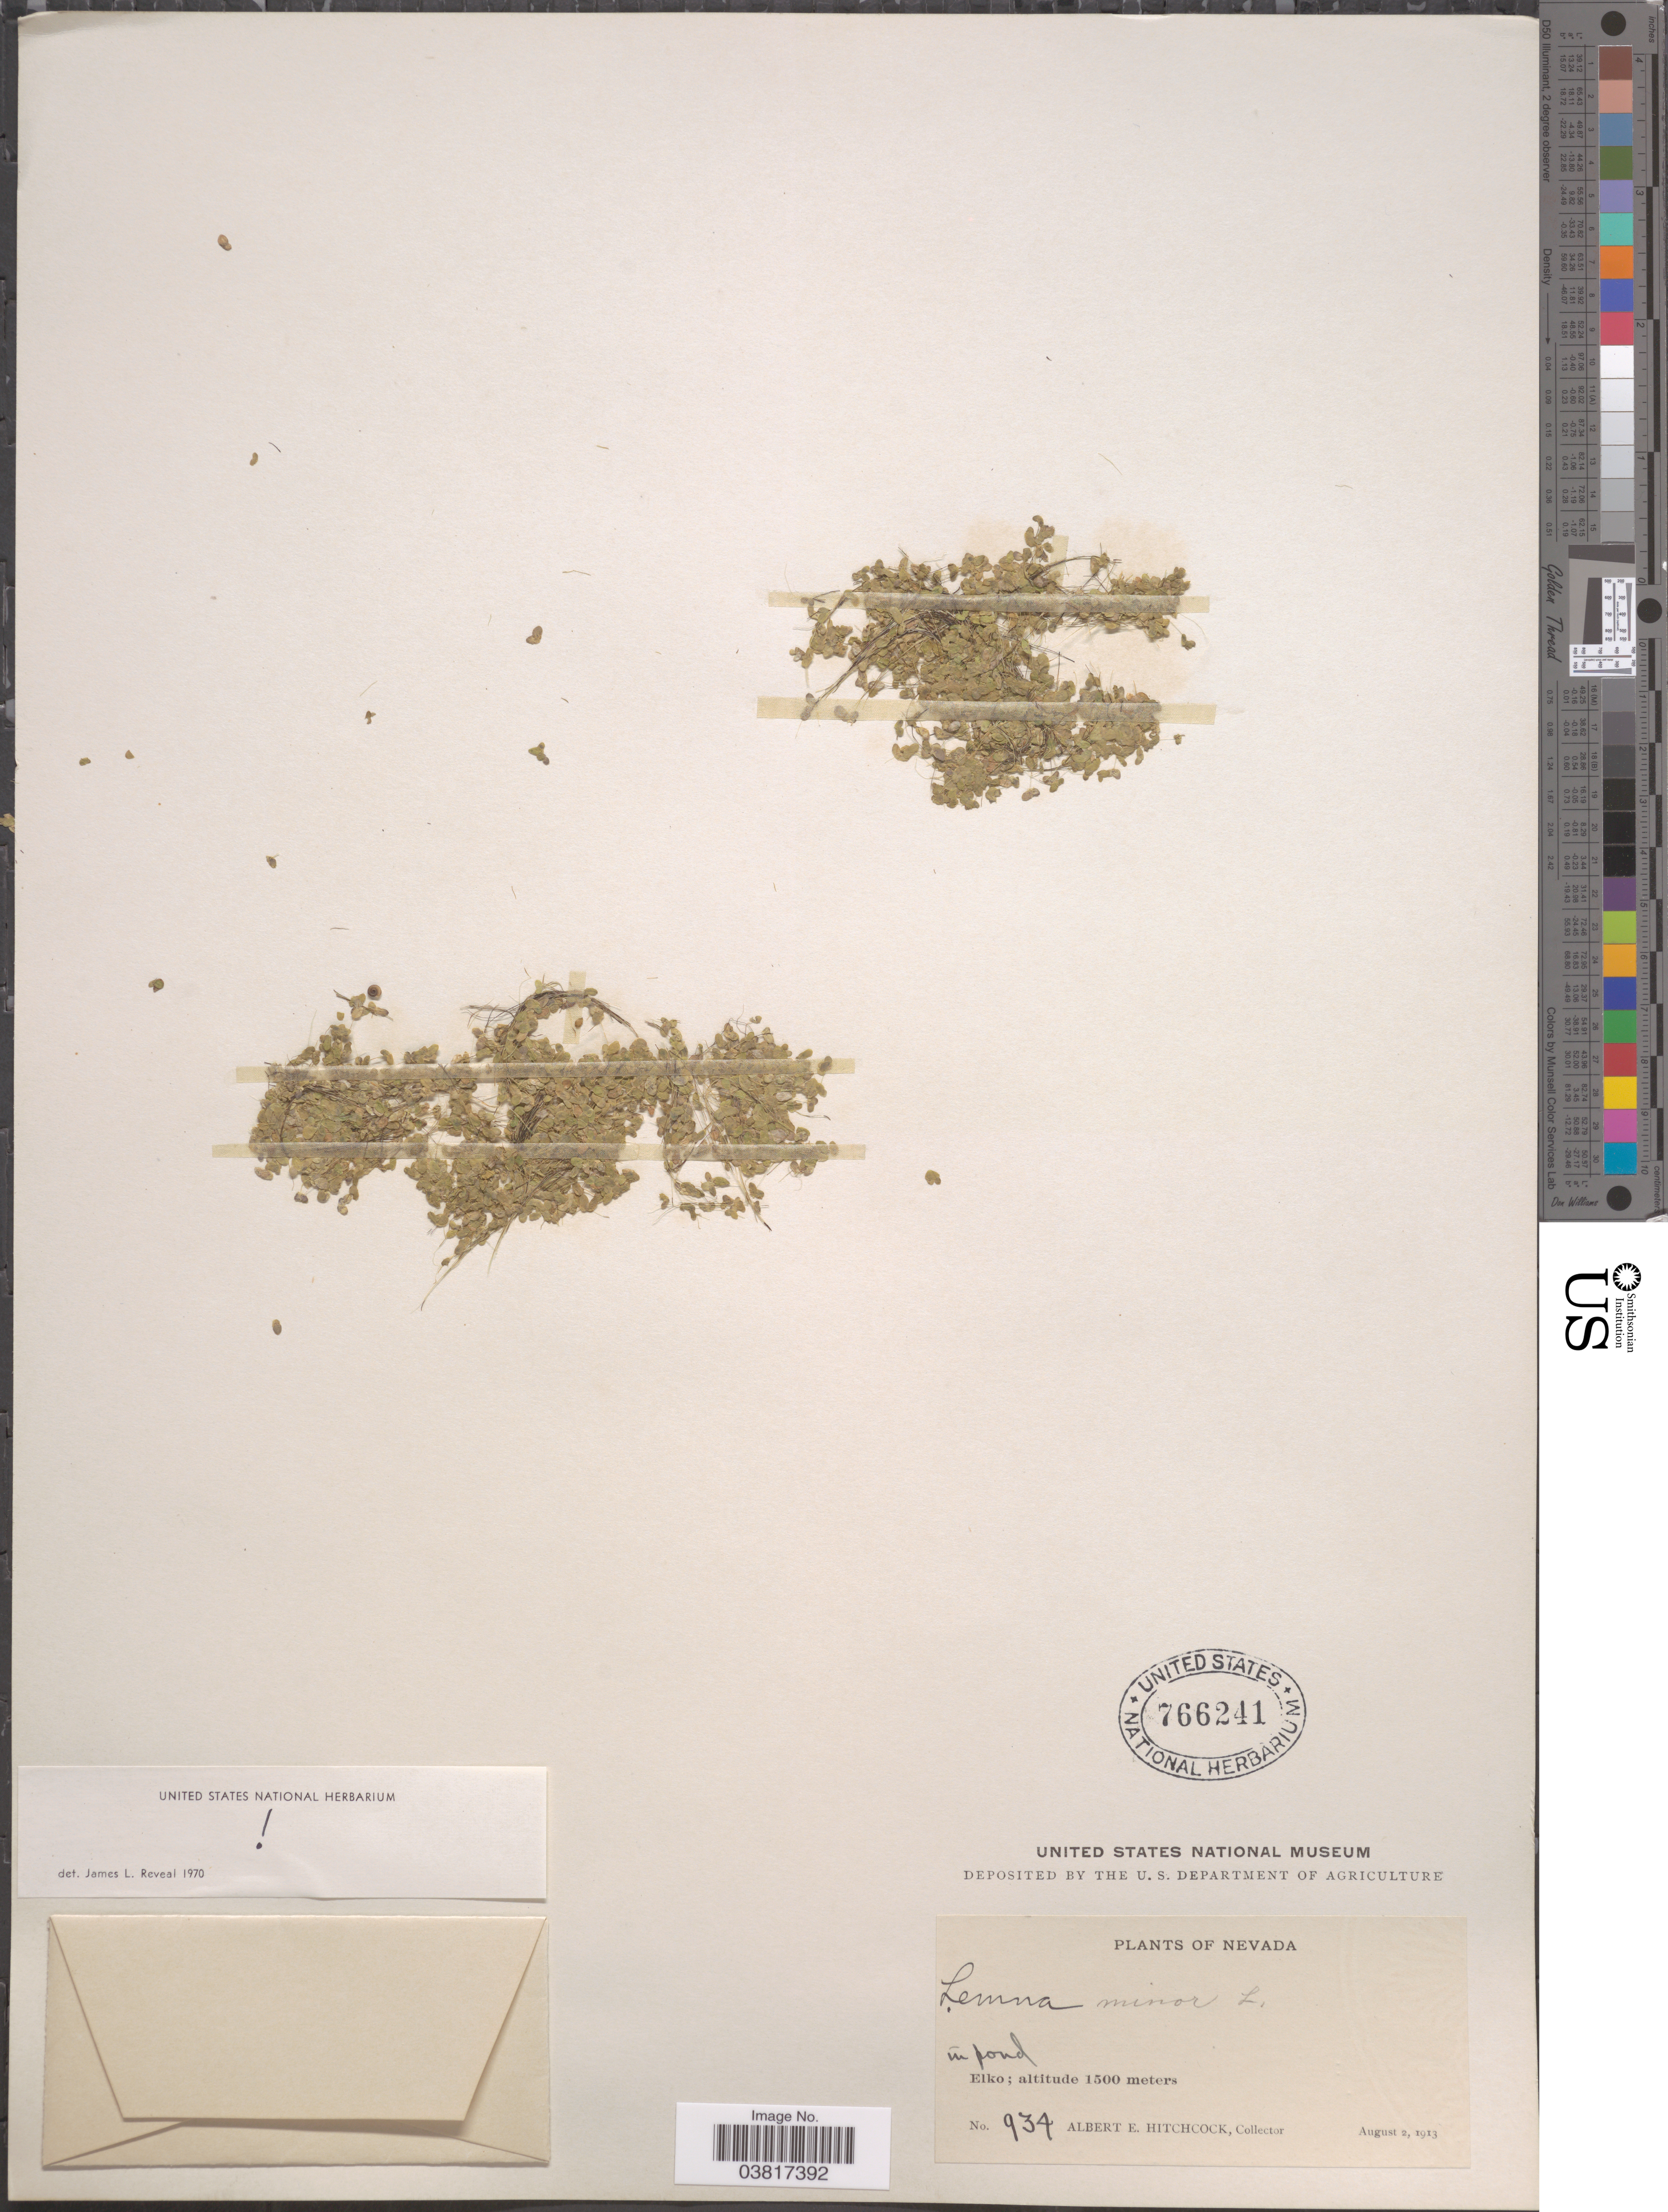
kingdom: Plantae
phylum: Tracheophyta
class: Liliopsida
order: Alismatales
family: Araceae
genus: Lemna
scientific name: Lemna minor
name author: L.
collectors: A. Hitchcock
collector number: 934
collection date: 1913-08-02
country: United States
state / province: Nevada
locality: In pond Elko.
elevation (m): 1500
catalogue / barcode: US 766241